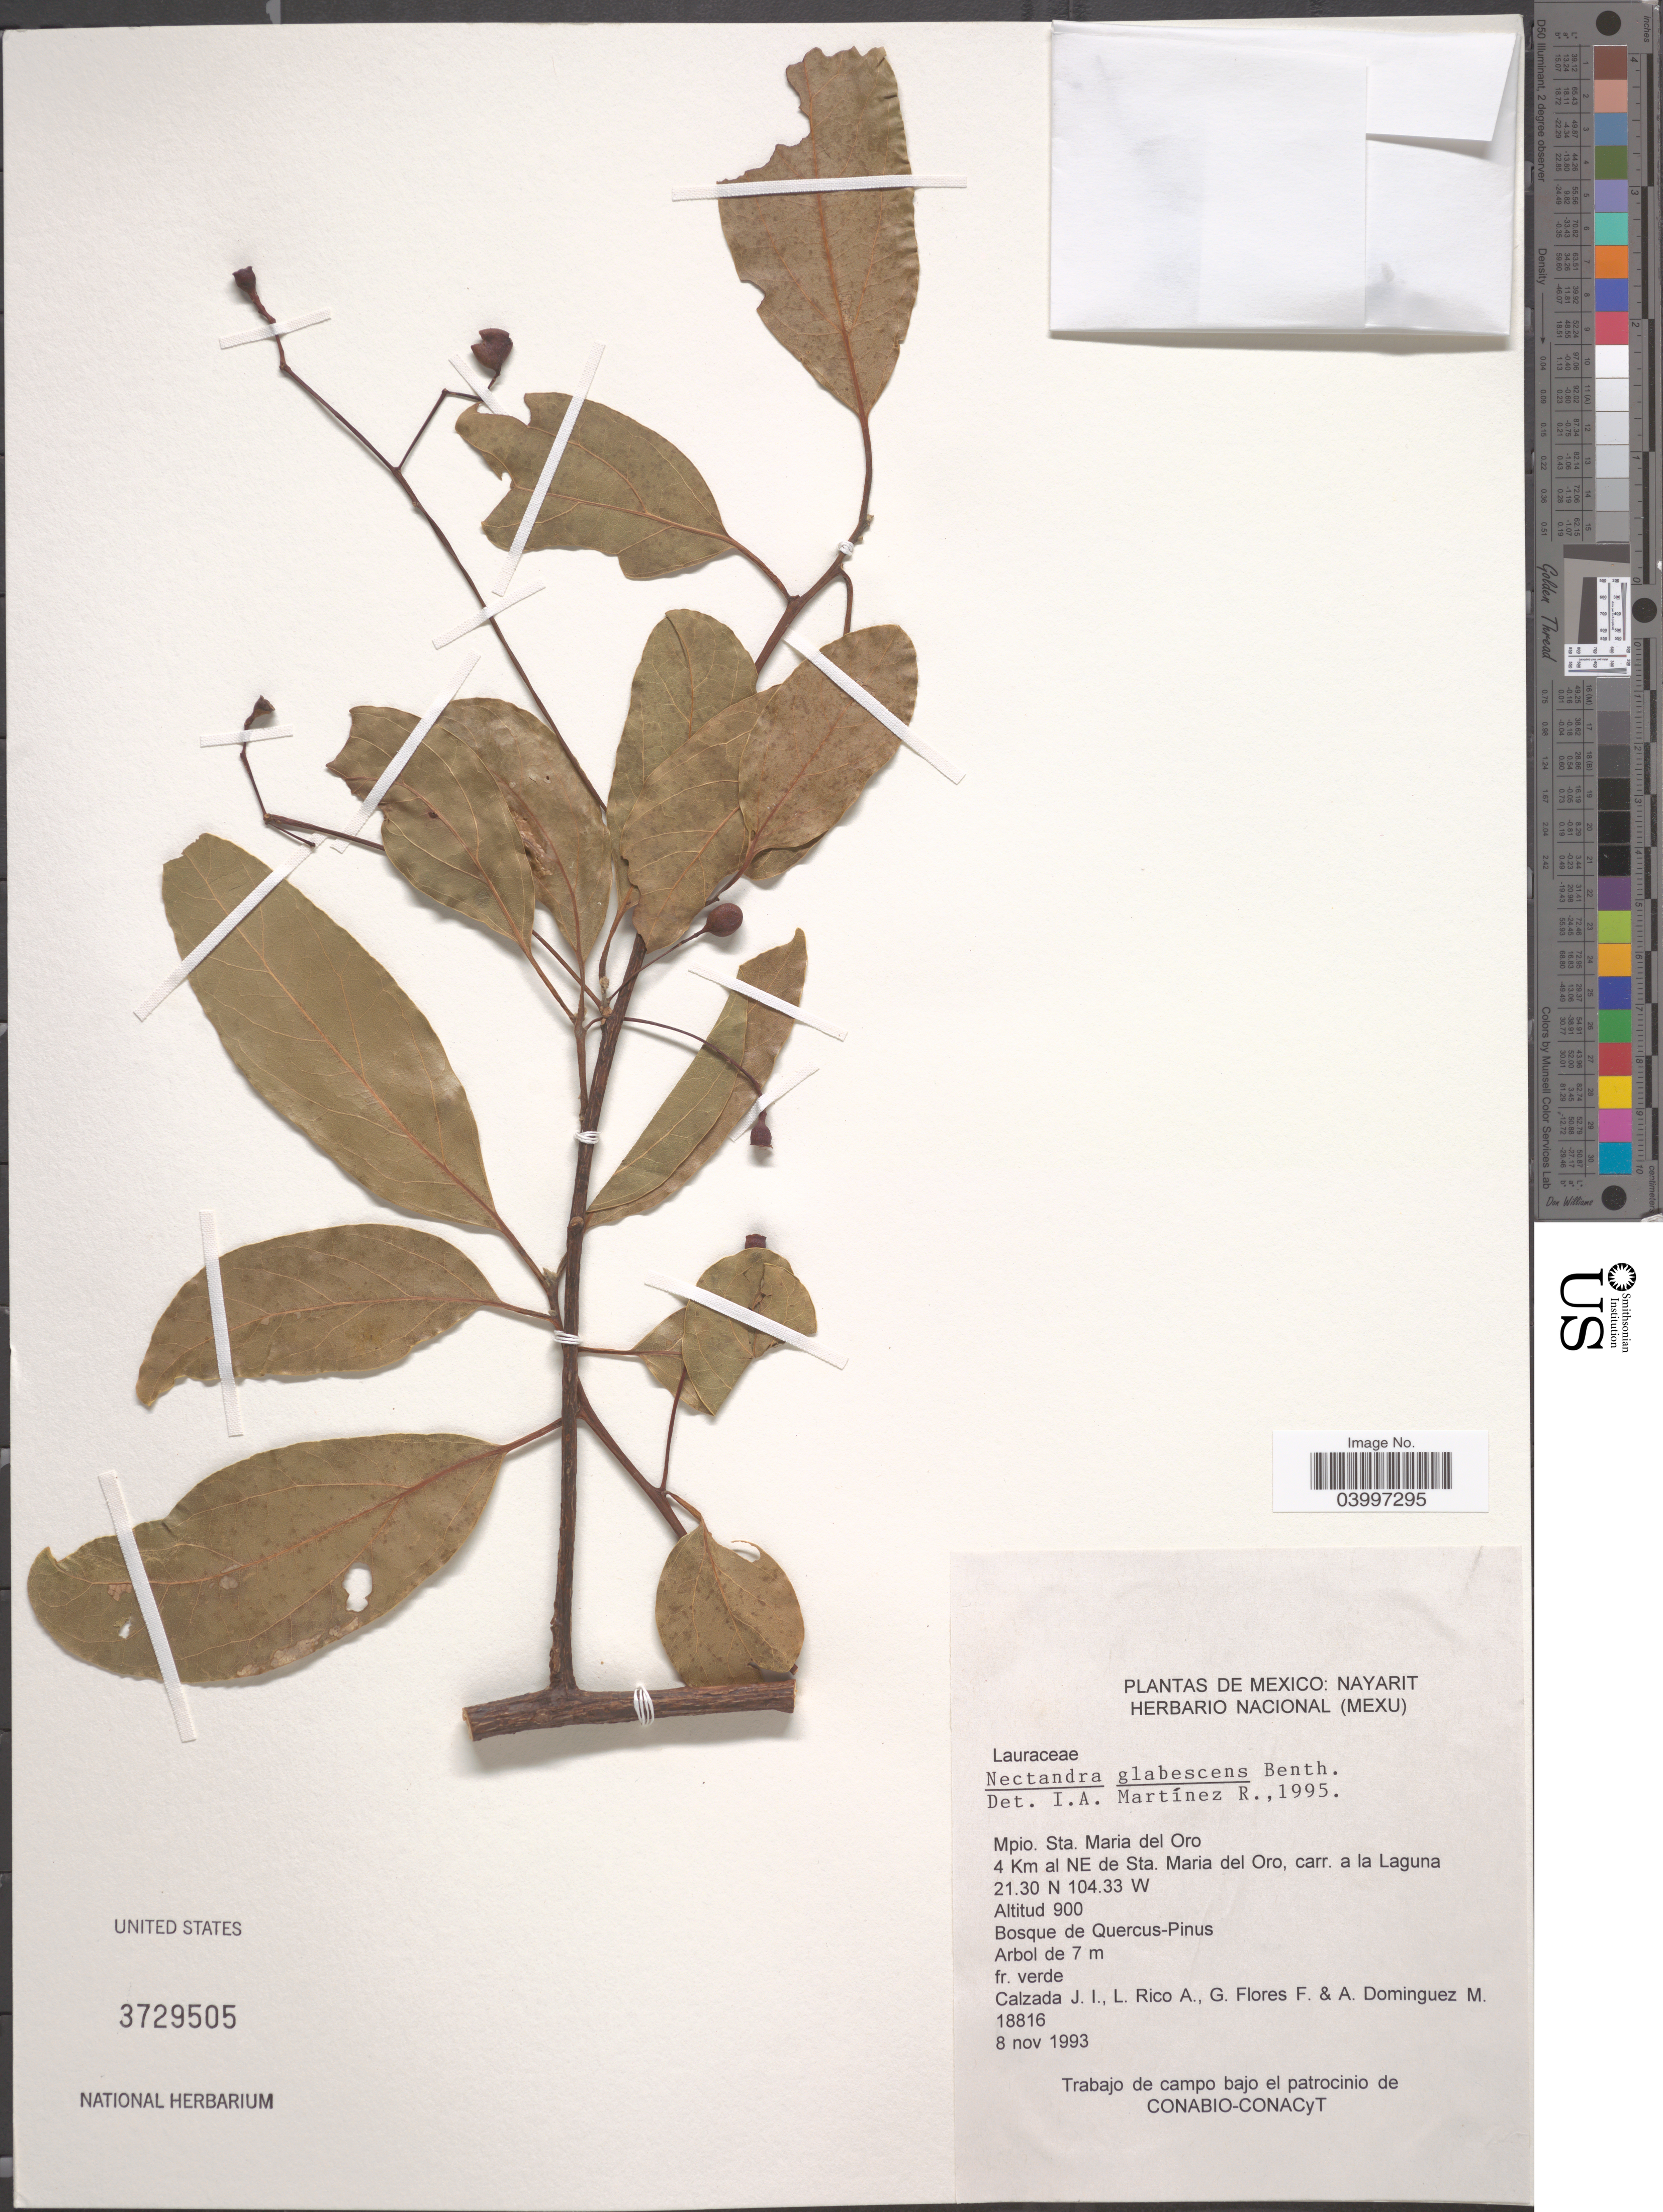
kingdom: Plantae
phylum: Tracheophyta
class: Magnoliopsida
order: Laurales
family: Lauraceae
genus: Nectandra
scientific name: Nectandra glabrescens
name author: Benth.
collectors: J. I. Calzada, M. Rico Arce, G. Flores F. & A. Dominguez M.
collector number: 18816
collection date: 1993-11-08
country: Mexico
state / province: Nayarit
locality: Mpio. Sta. Maria del Oro. 4 Km al NE de Sta. Maria del Oro, carr. a la Laguna.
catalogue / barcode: US 3729505